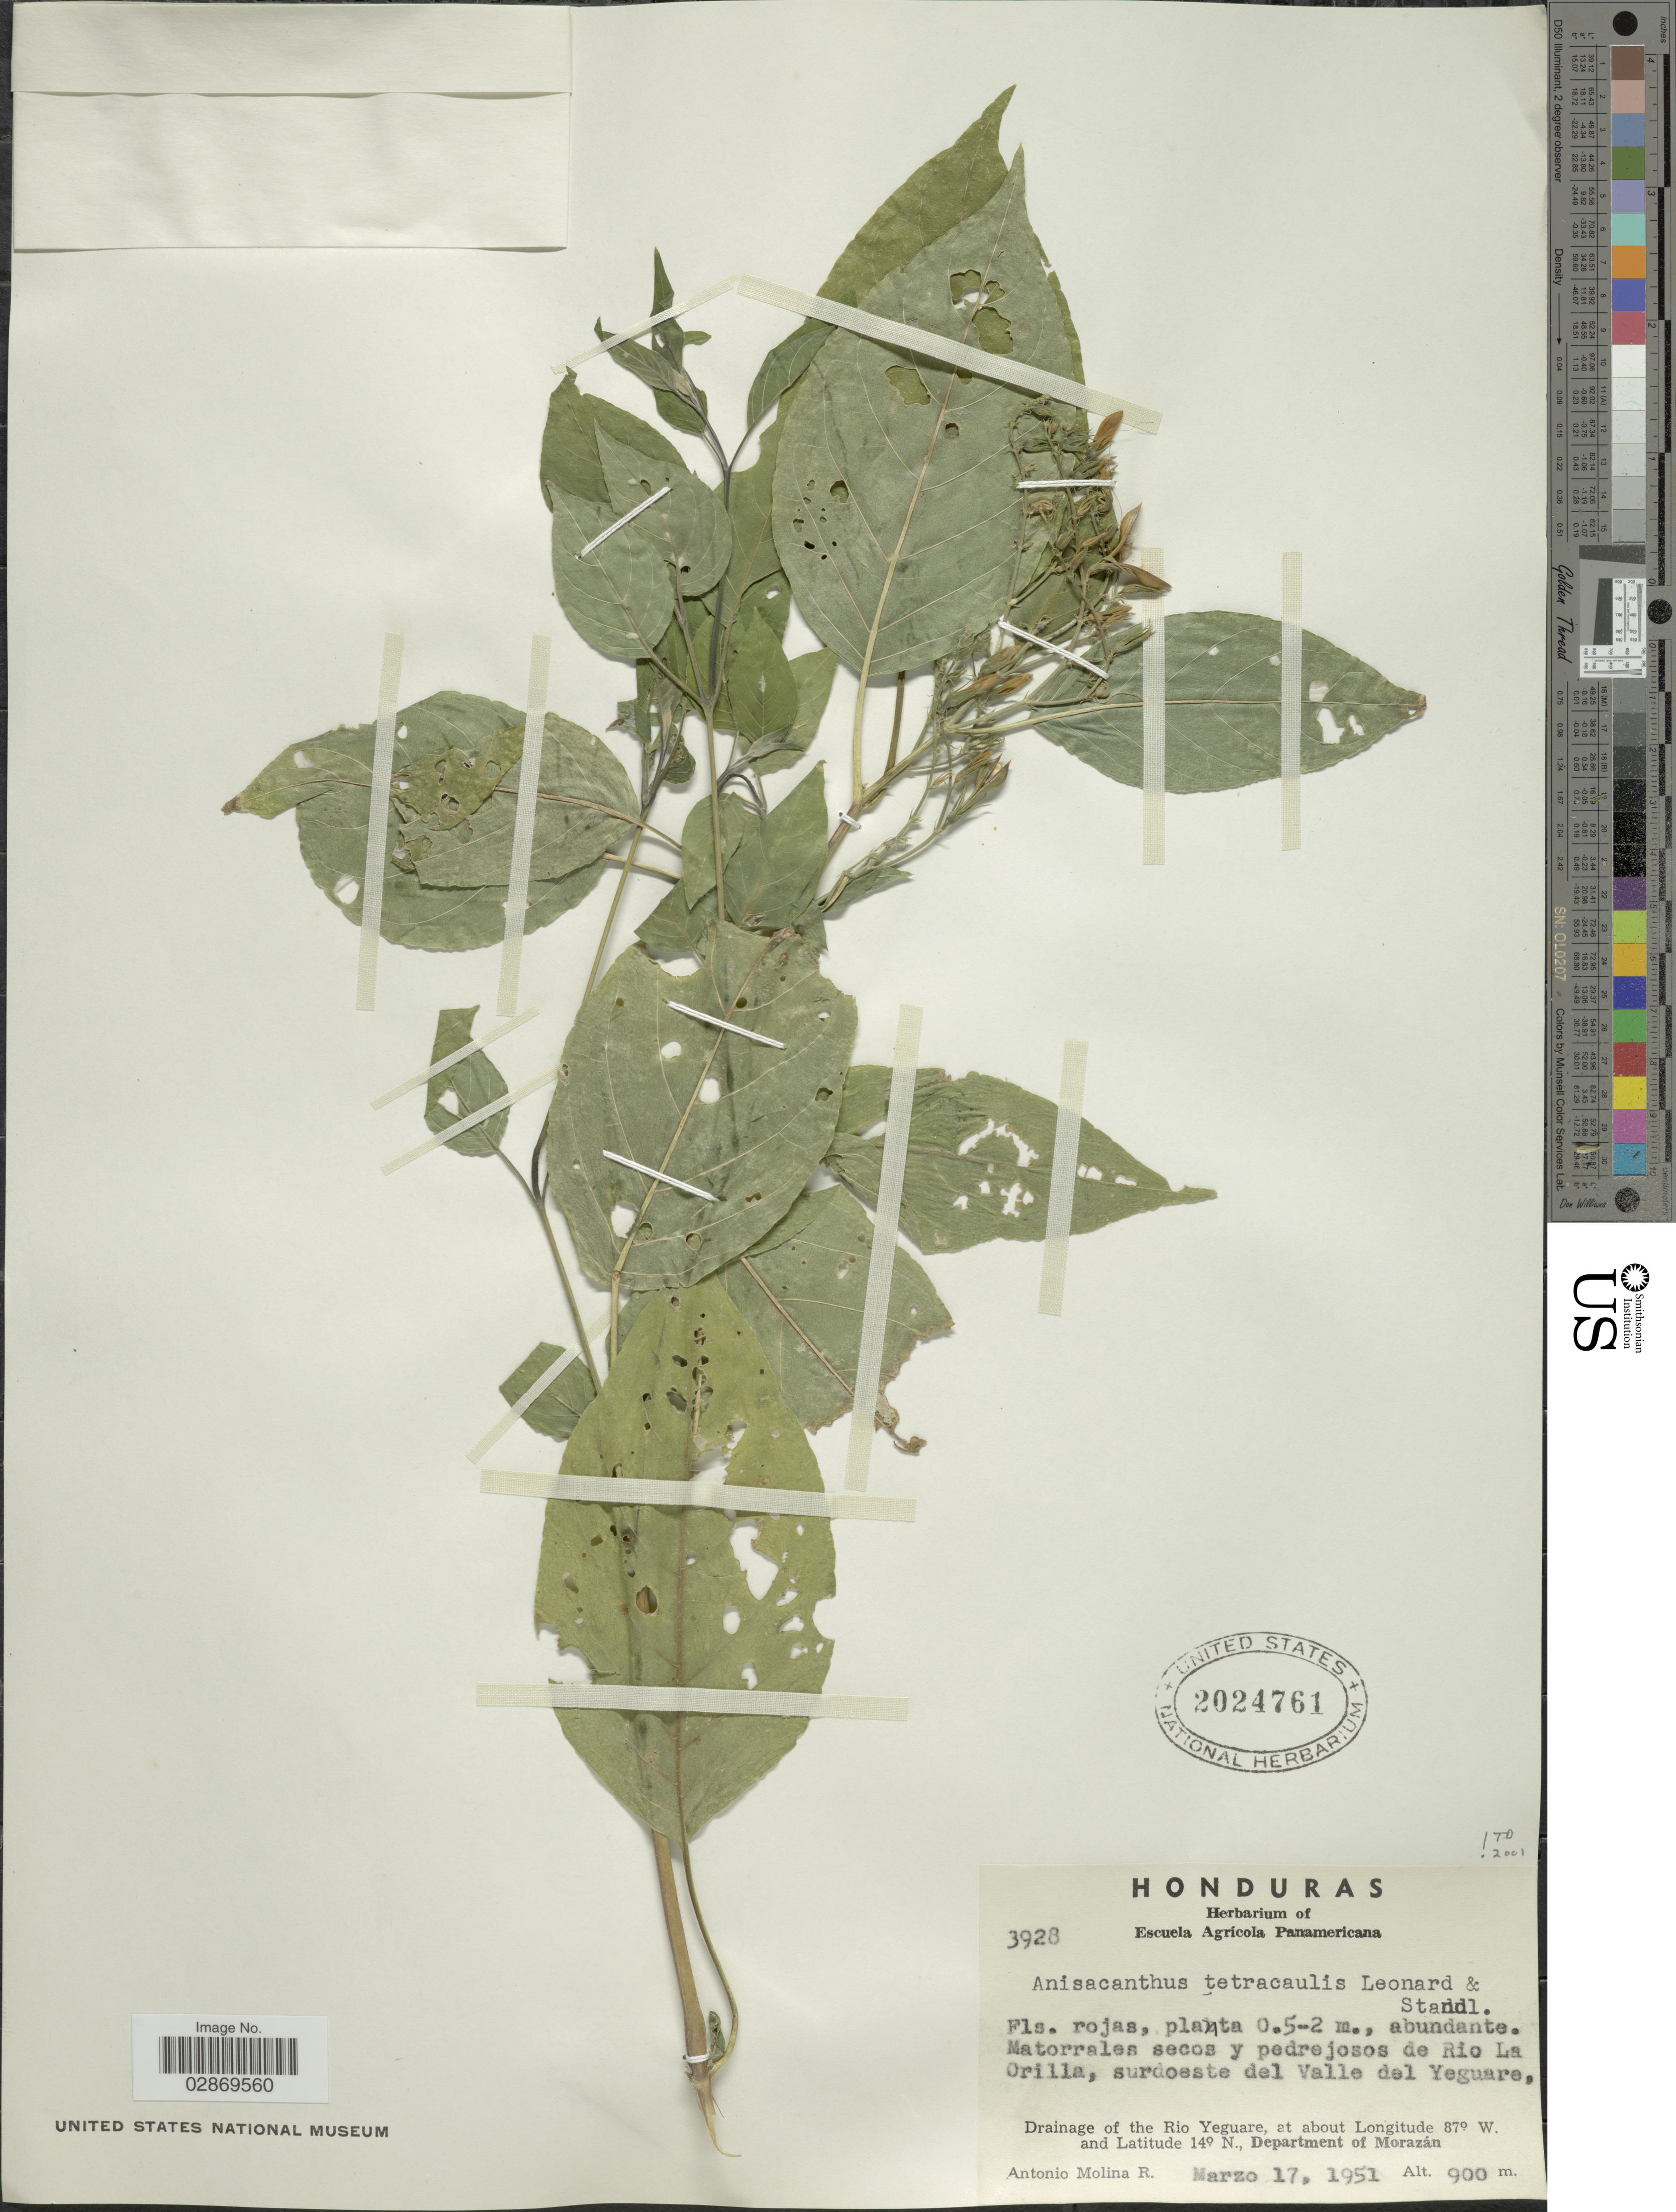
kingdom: Plantae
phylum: Tracheophyta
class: Magnoliopsida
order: Lamiales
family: Acanthaceae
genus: Anisacanthus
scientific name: Anisacanthus tetracaulis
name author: Leonard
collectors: A. Molina R.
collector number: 3928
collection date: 1951-03-17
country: Honduras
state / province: Fco. Morazán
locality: Matorrales secos y pedrejosos de Rio La Orilla, surdoeste del Valle del Yeguare, Drainage of the Rio Yeguare, Department of Morazán.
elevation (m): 900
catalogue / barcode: US 2024761